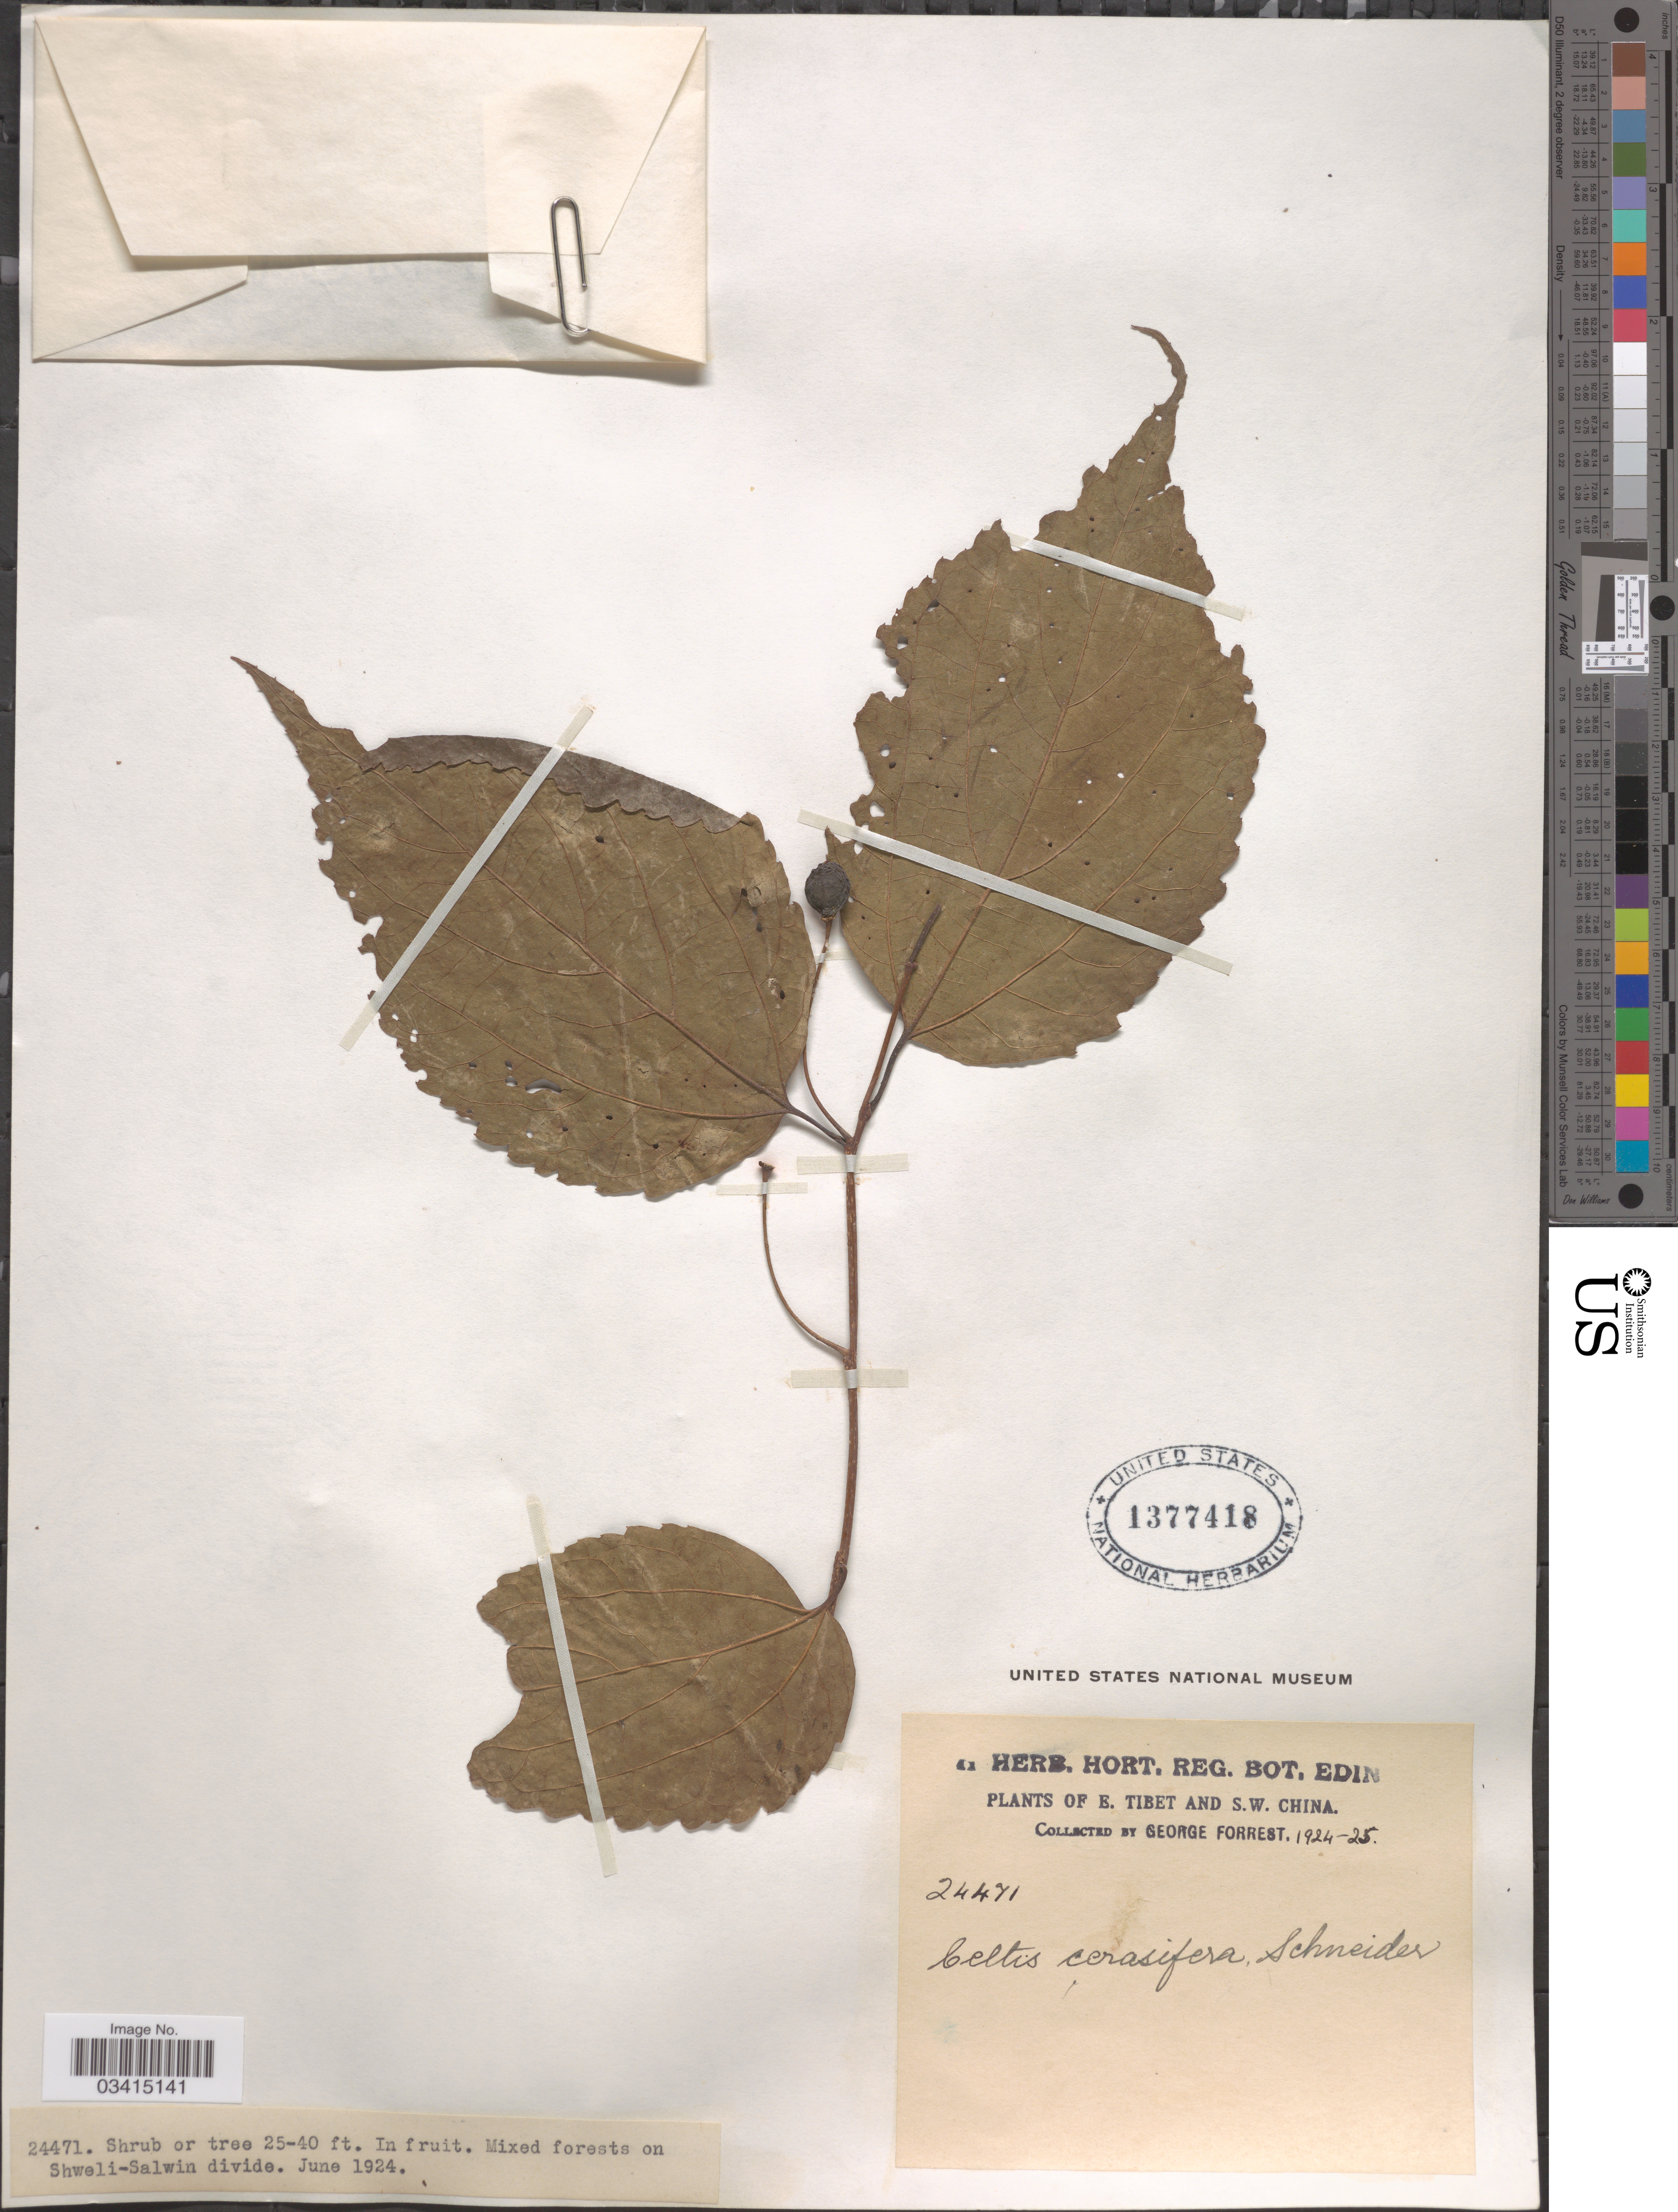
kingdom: Plantae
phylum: Tracheophyta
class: Magnoliopsida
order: Rosales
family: Cannabaceae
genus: Celtis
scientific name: Celtis cerasifera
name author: C.K. Schneid.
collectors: G. Forrest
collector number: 24471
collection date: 1924-06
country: China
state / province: Xizang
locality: Mixed forests on Shweli-Salwin divide. E. Tibet and S.W. China.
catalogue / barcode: US 1377418